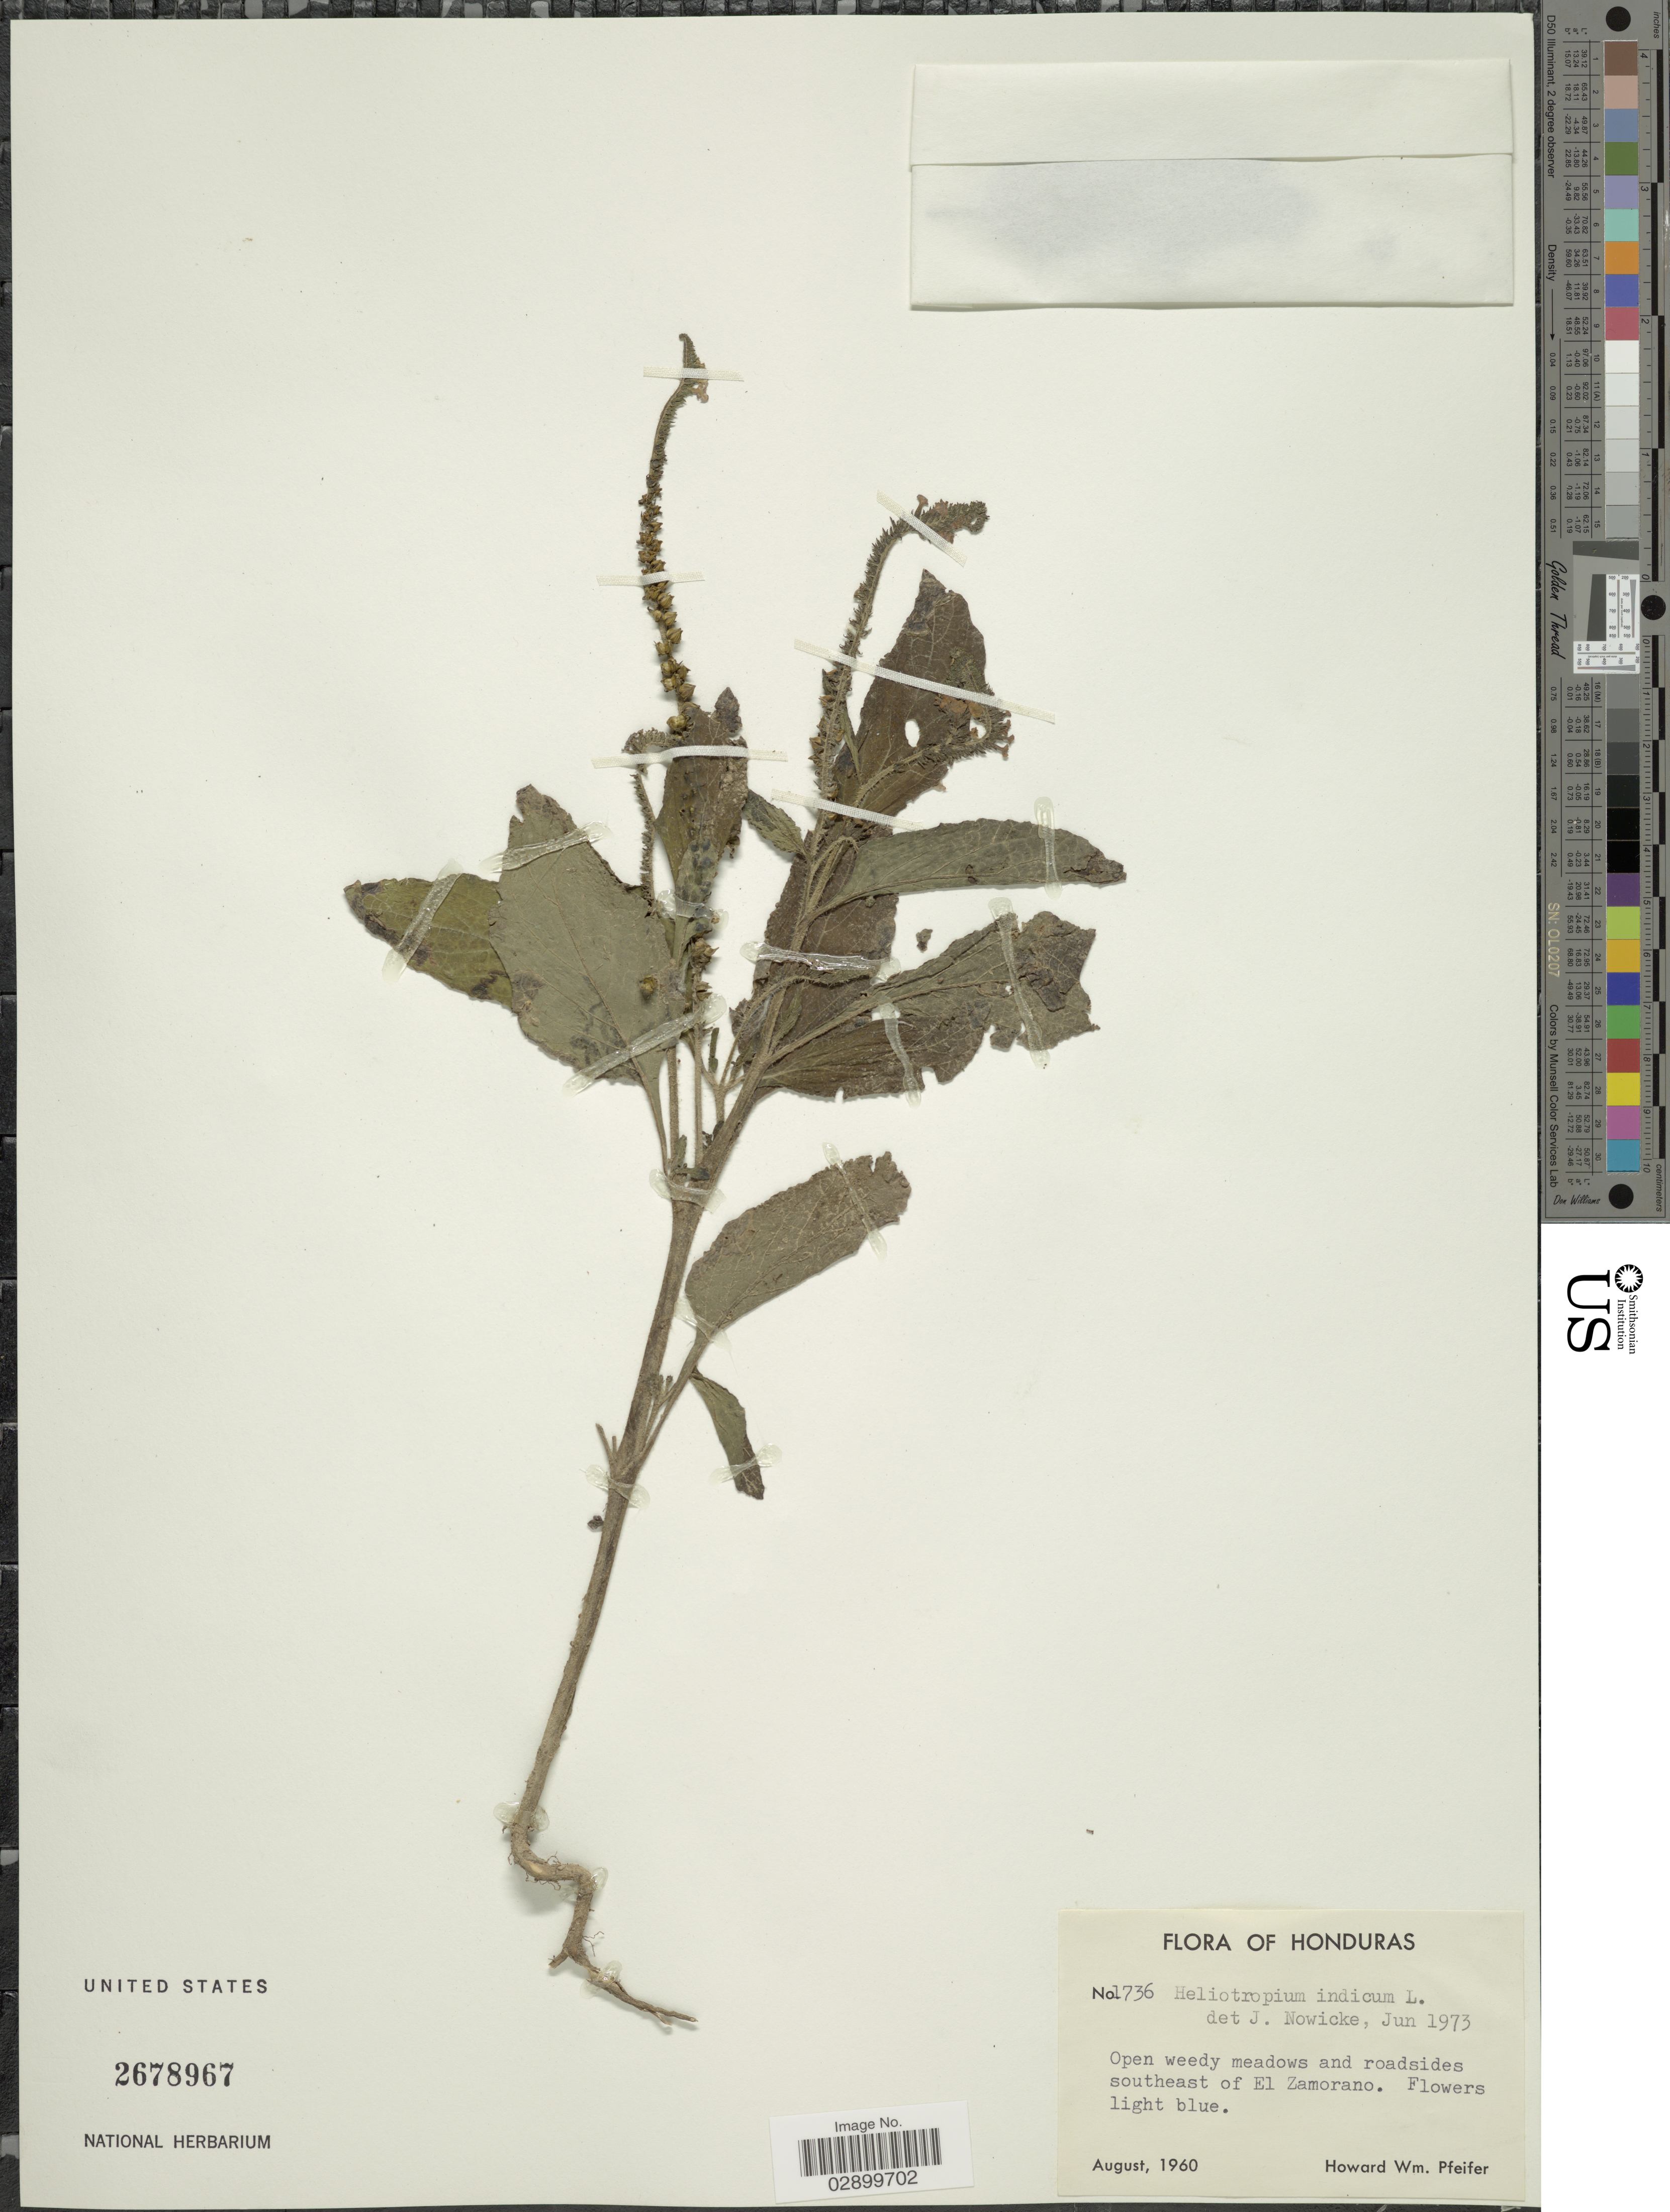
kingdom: Plantae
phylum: Tracheophyta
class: Magnoliopsida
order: Boraginales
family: Heliotropiaceae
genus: Heliotropium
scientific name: Heliotropium indicum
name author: L.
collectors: H. W. Pfeifer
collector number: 1736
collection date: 1960-08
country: Honduras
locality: Open weedy meadows and roadsides southeast of El Zamorano.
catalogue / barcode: US 2678967